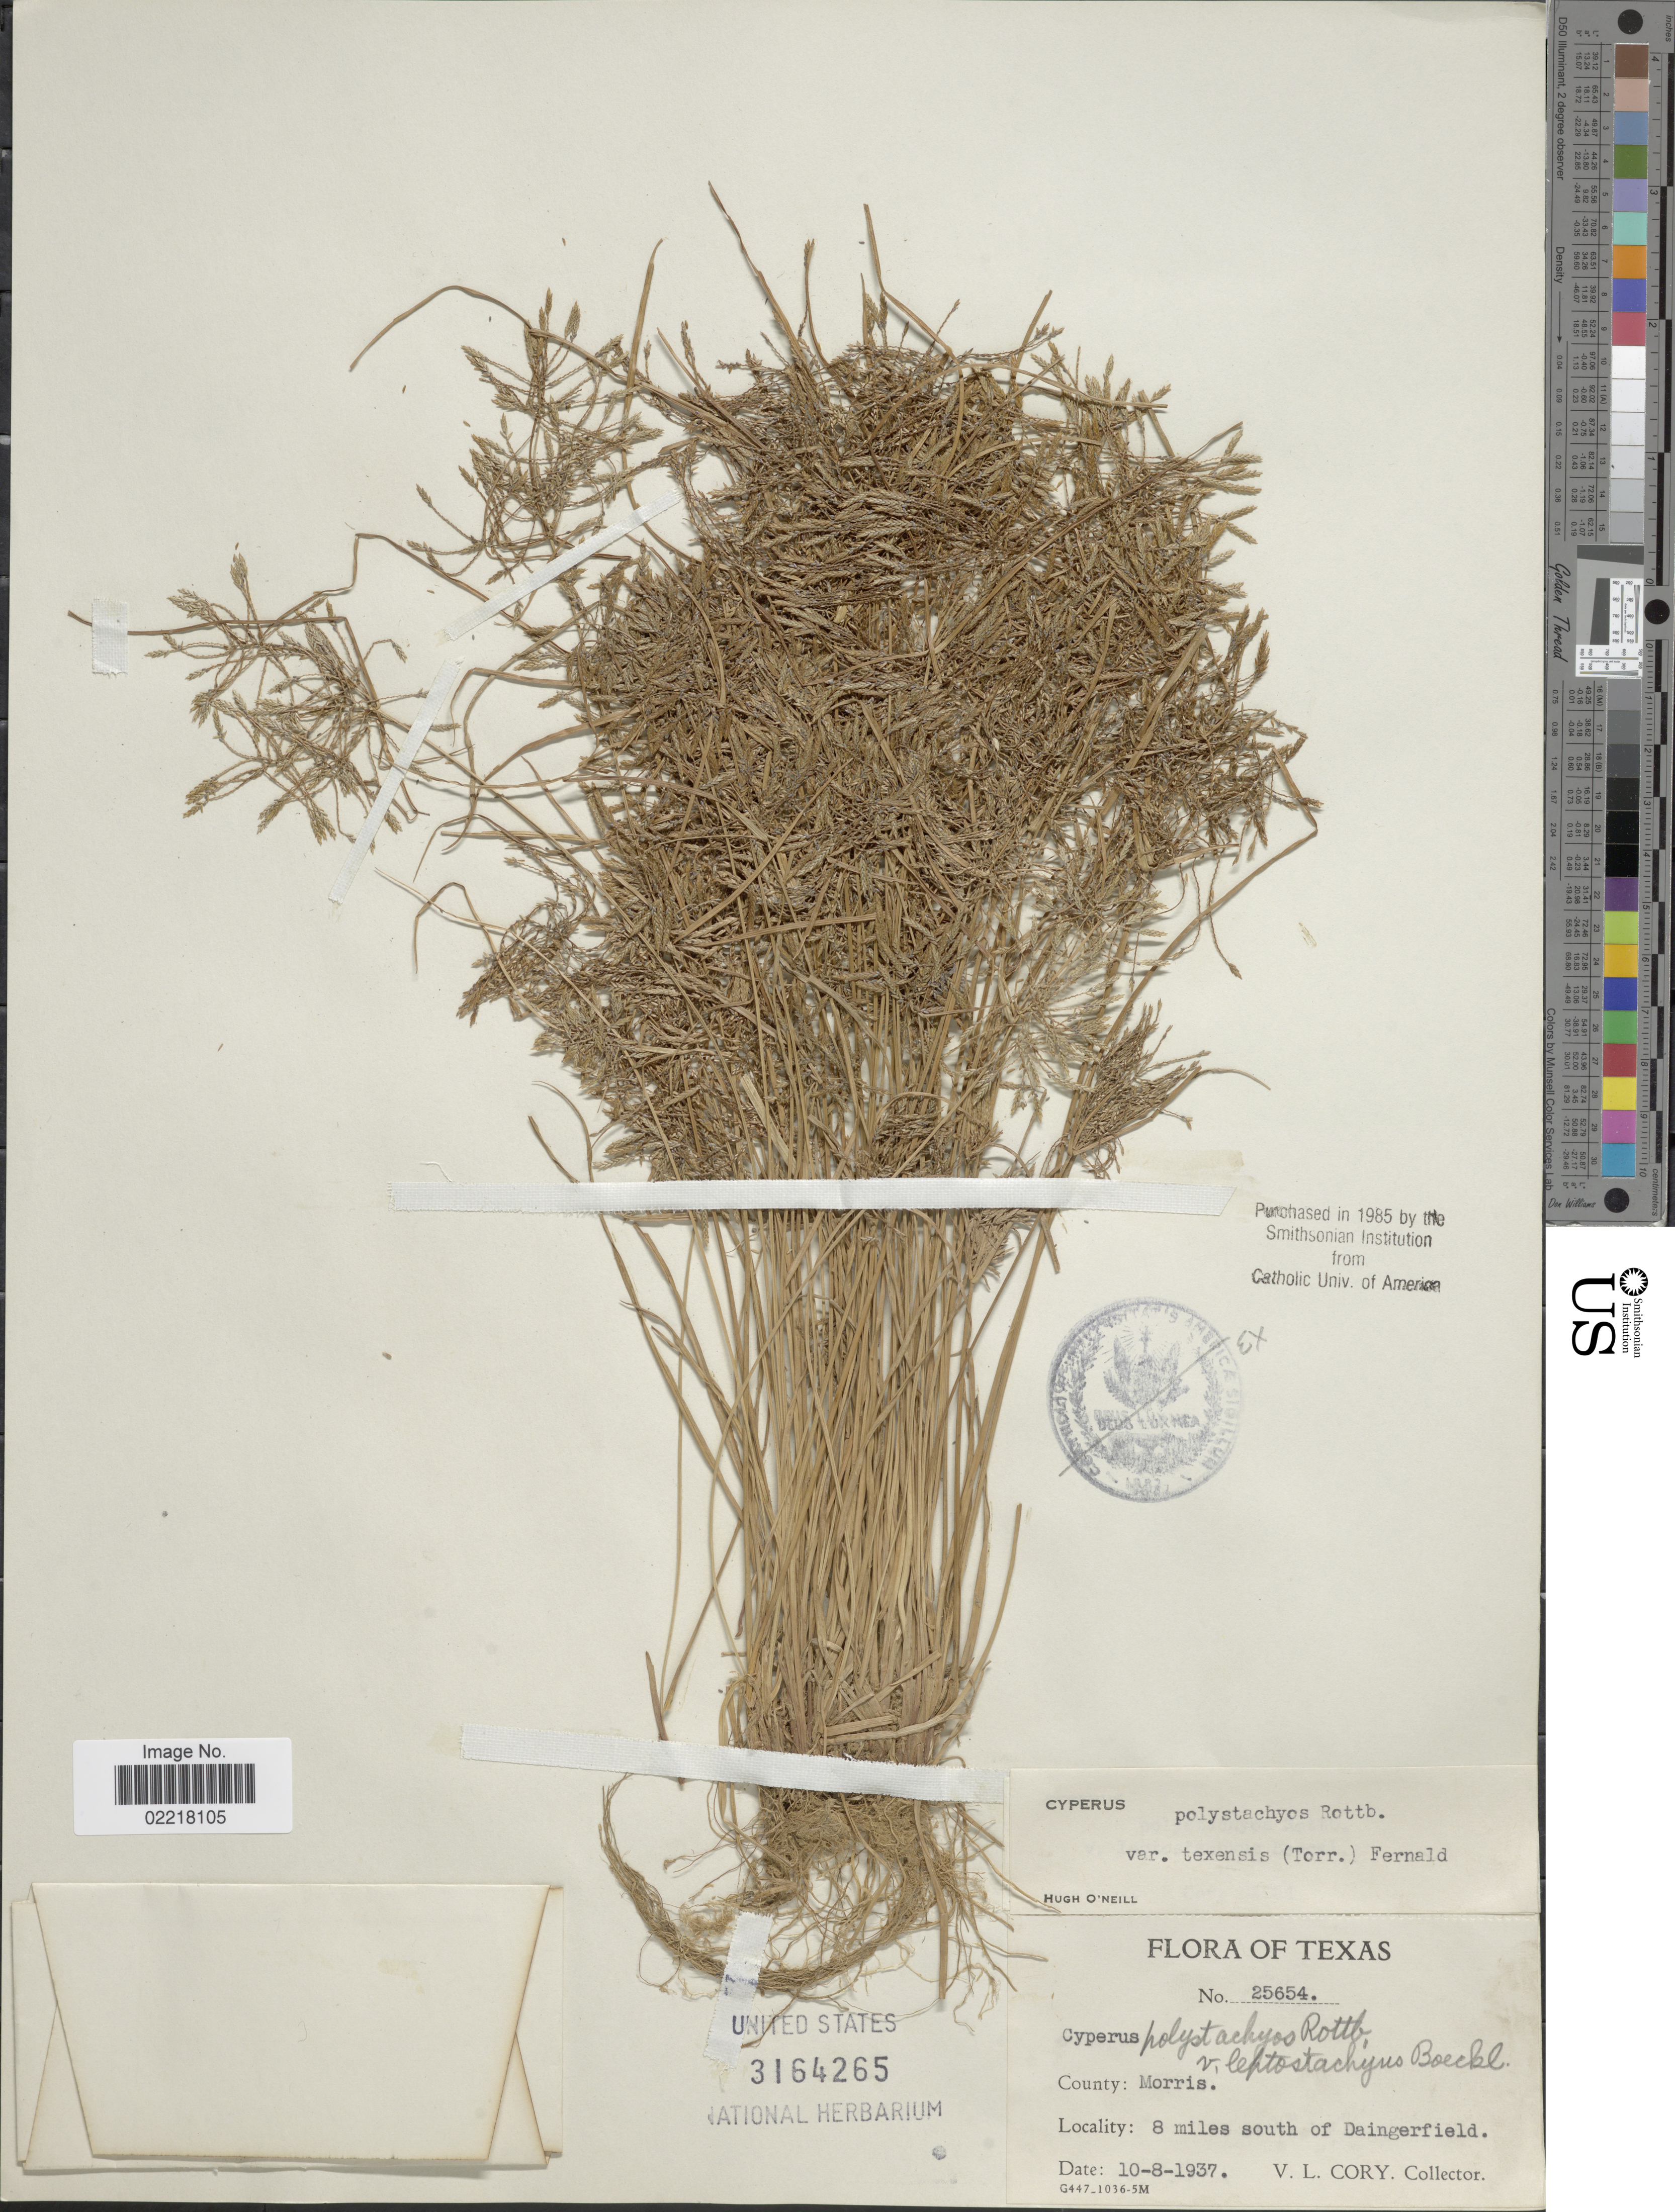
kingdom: Plantae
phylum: Tracheophyta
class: Liliopsida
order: Poales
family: Cyperaceae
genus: Cyperus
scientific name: Cyperus polystachyos var. texensis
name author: (Torr.) Fernald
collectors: V. Cory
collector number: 25654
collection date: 1937-10-08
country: United States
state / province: Texas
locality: County: Morris. 8 miles south of Daingerfield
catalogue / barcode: US 3164265